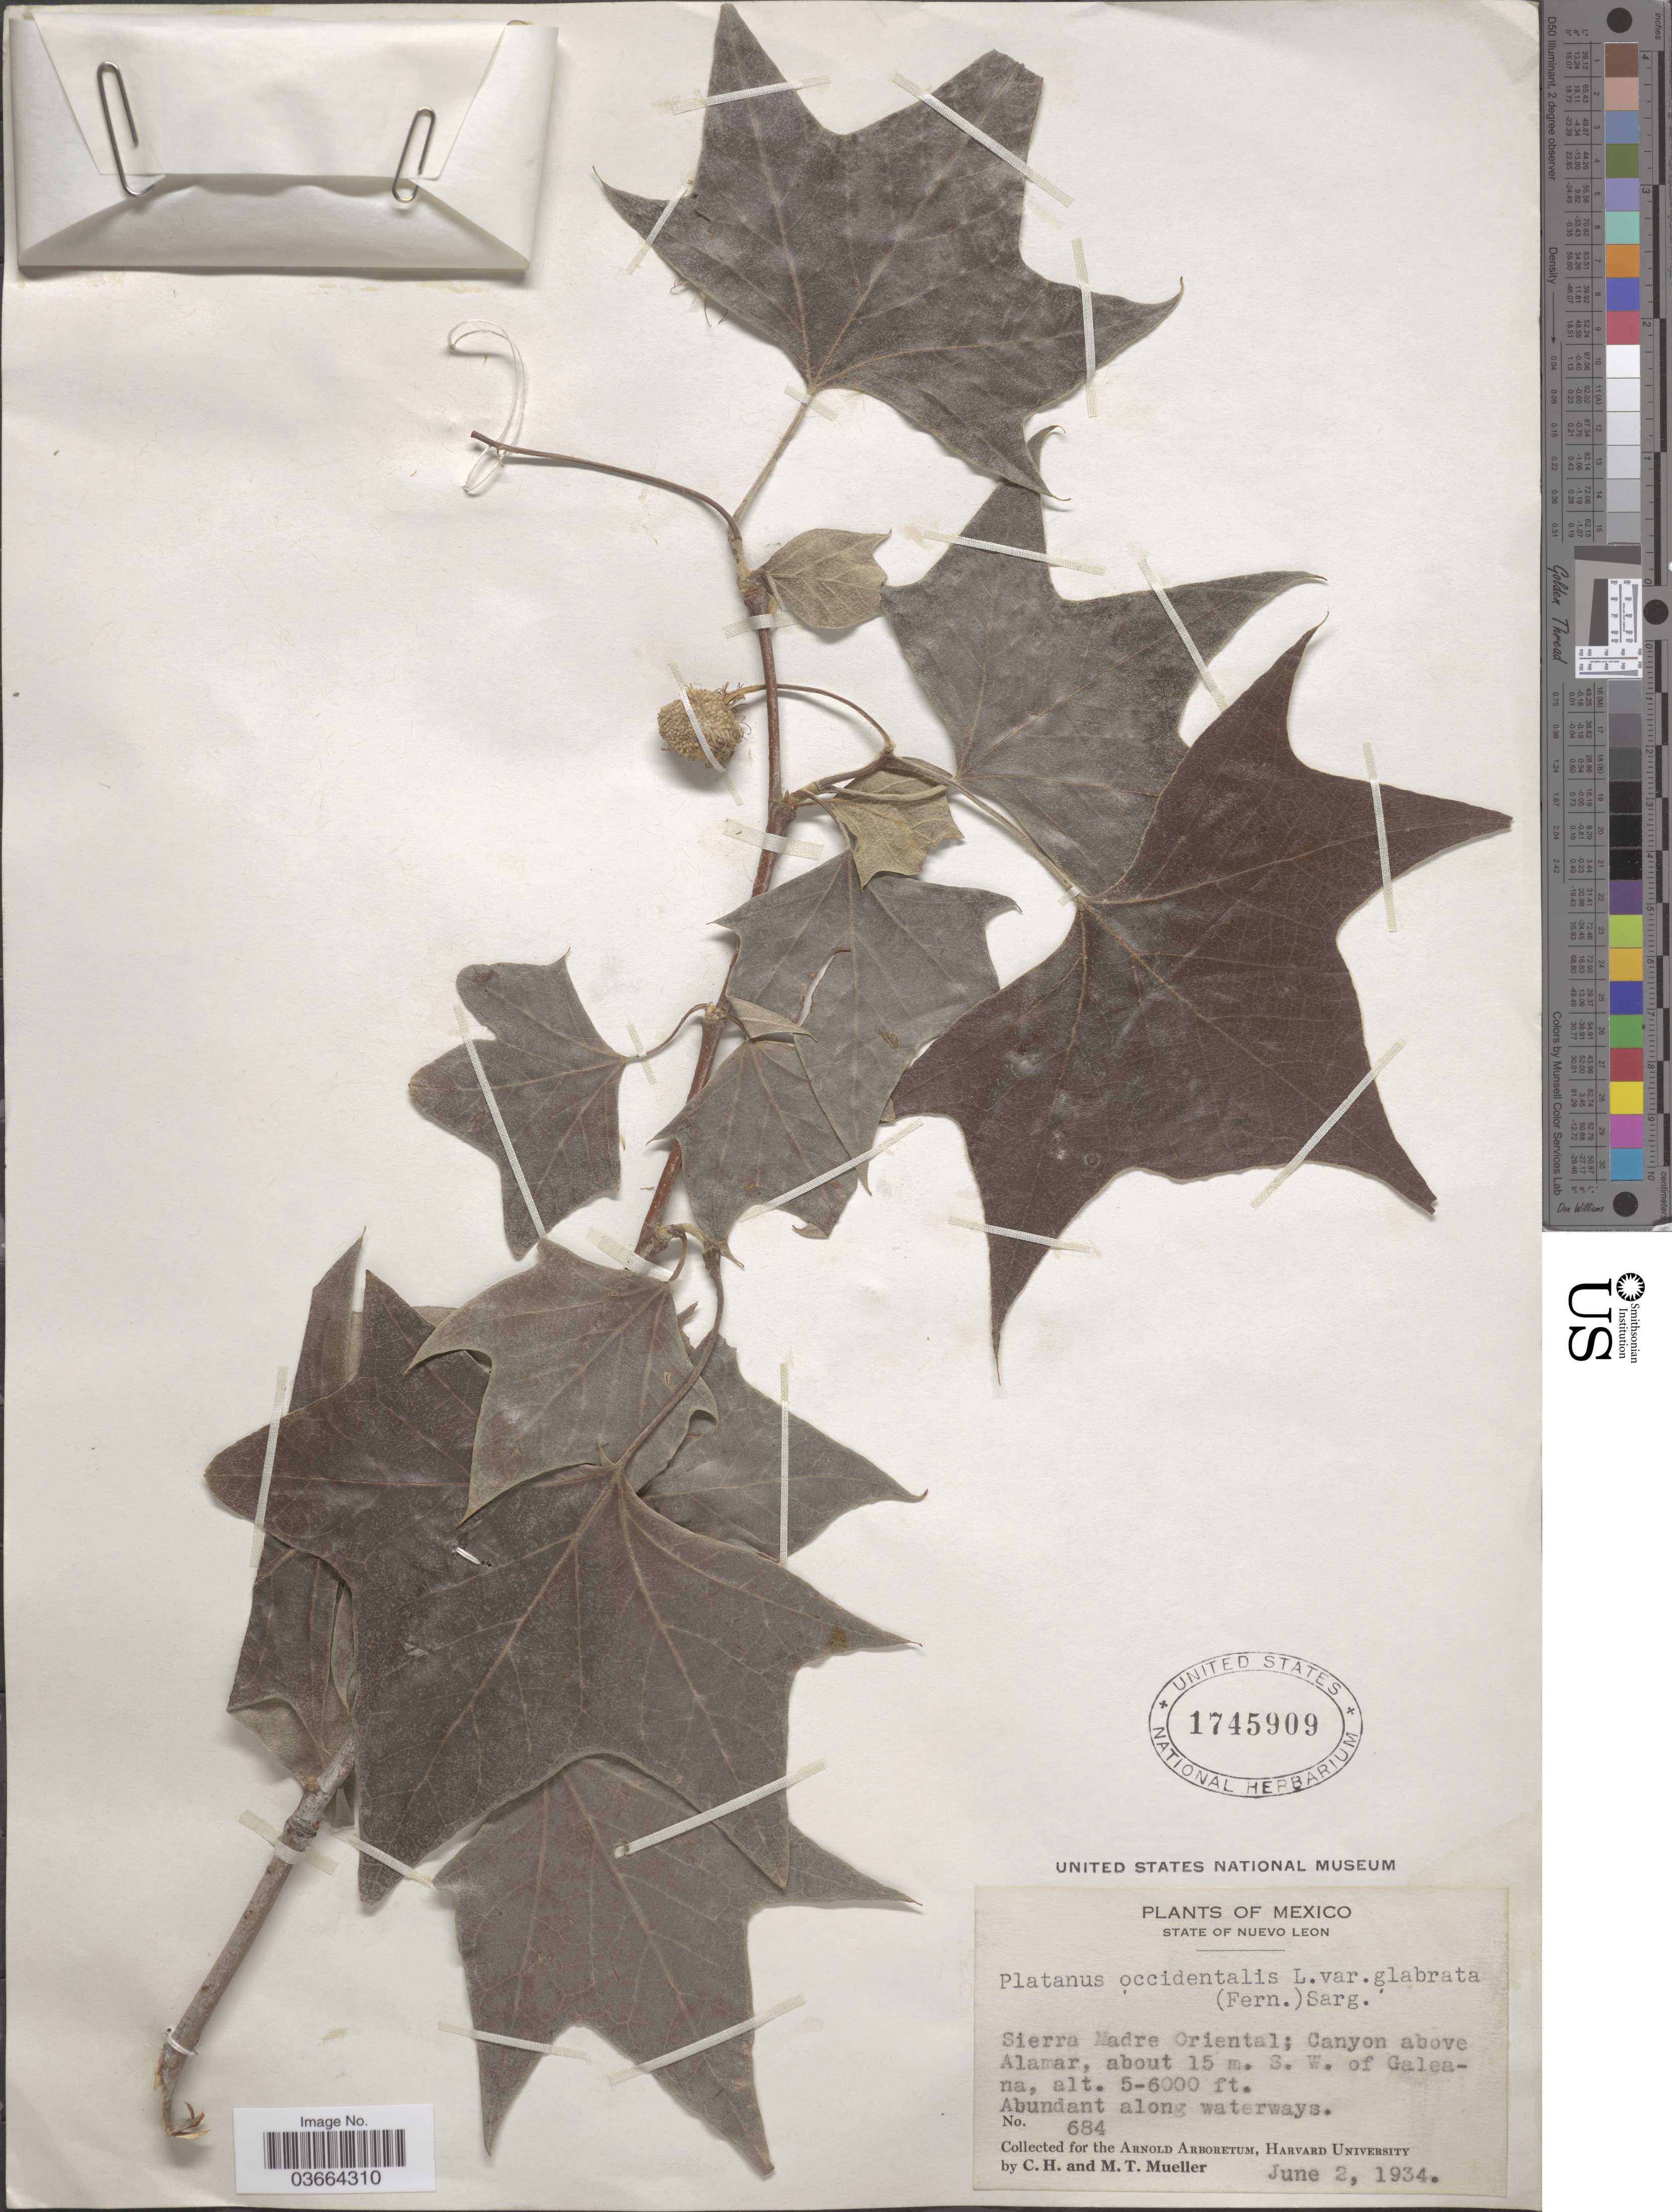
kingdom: Plantae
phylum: Tracheophyta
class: Magnoliopsida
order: Proteales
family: Platanaceae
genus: Platanus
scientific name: Platanus occidentalis var. glabrata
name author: (Fernald) Sarg.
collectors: C. H. Mueller & M. Mueller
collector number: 684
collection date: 1934-06-02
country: Mexico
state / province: Nuevo León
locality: Sierra Madre Oriental; Canyon above Alamar, about 15 m. S. W. of Galeana.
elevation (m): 1524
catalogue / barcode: US 1745909